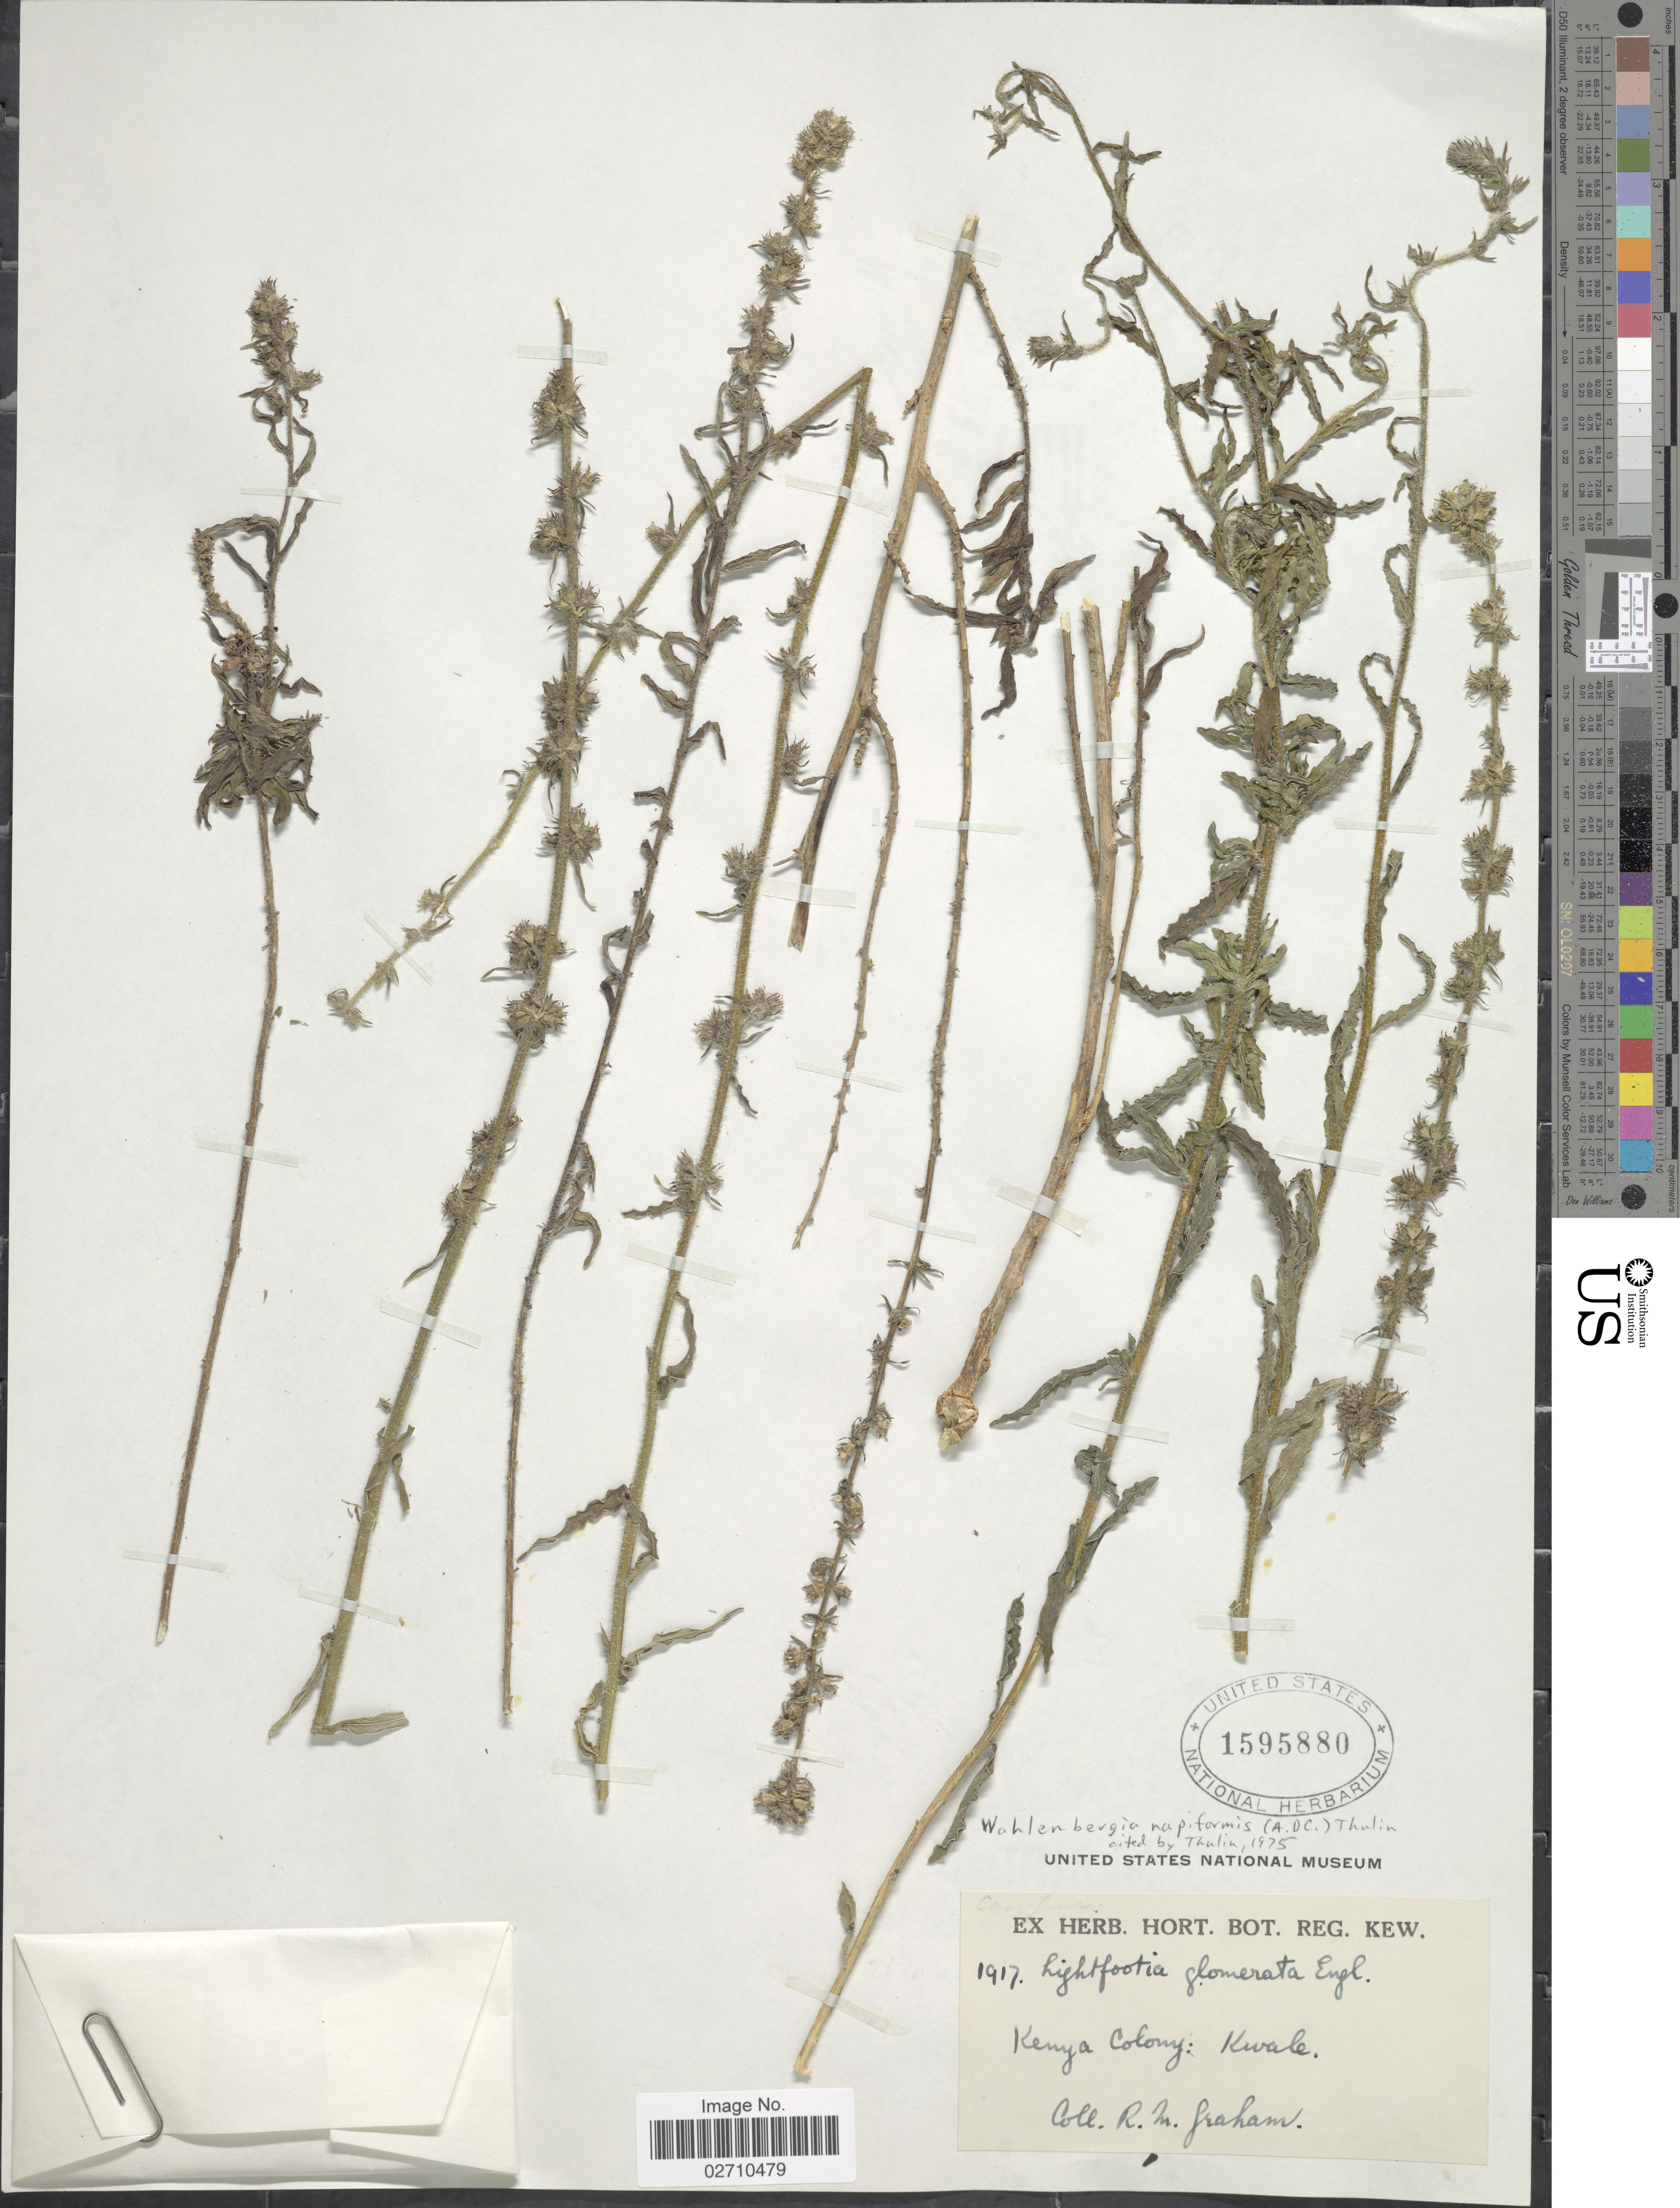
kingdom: Plantae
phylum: Tracheophyta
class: Magnoliopsida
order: Asterales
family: Campanulaceae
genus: Wahlenbergia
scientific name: Wahlenbergia napiformis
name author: (A. DC.) Thulin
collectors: R. M. Graham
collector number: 1917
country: Kenya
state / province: Kwale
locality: Kenya Colony.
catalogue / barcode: US 1595880